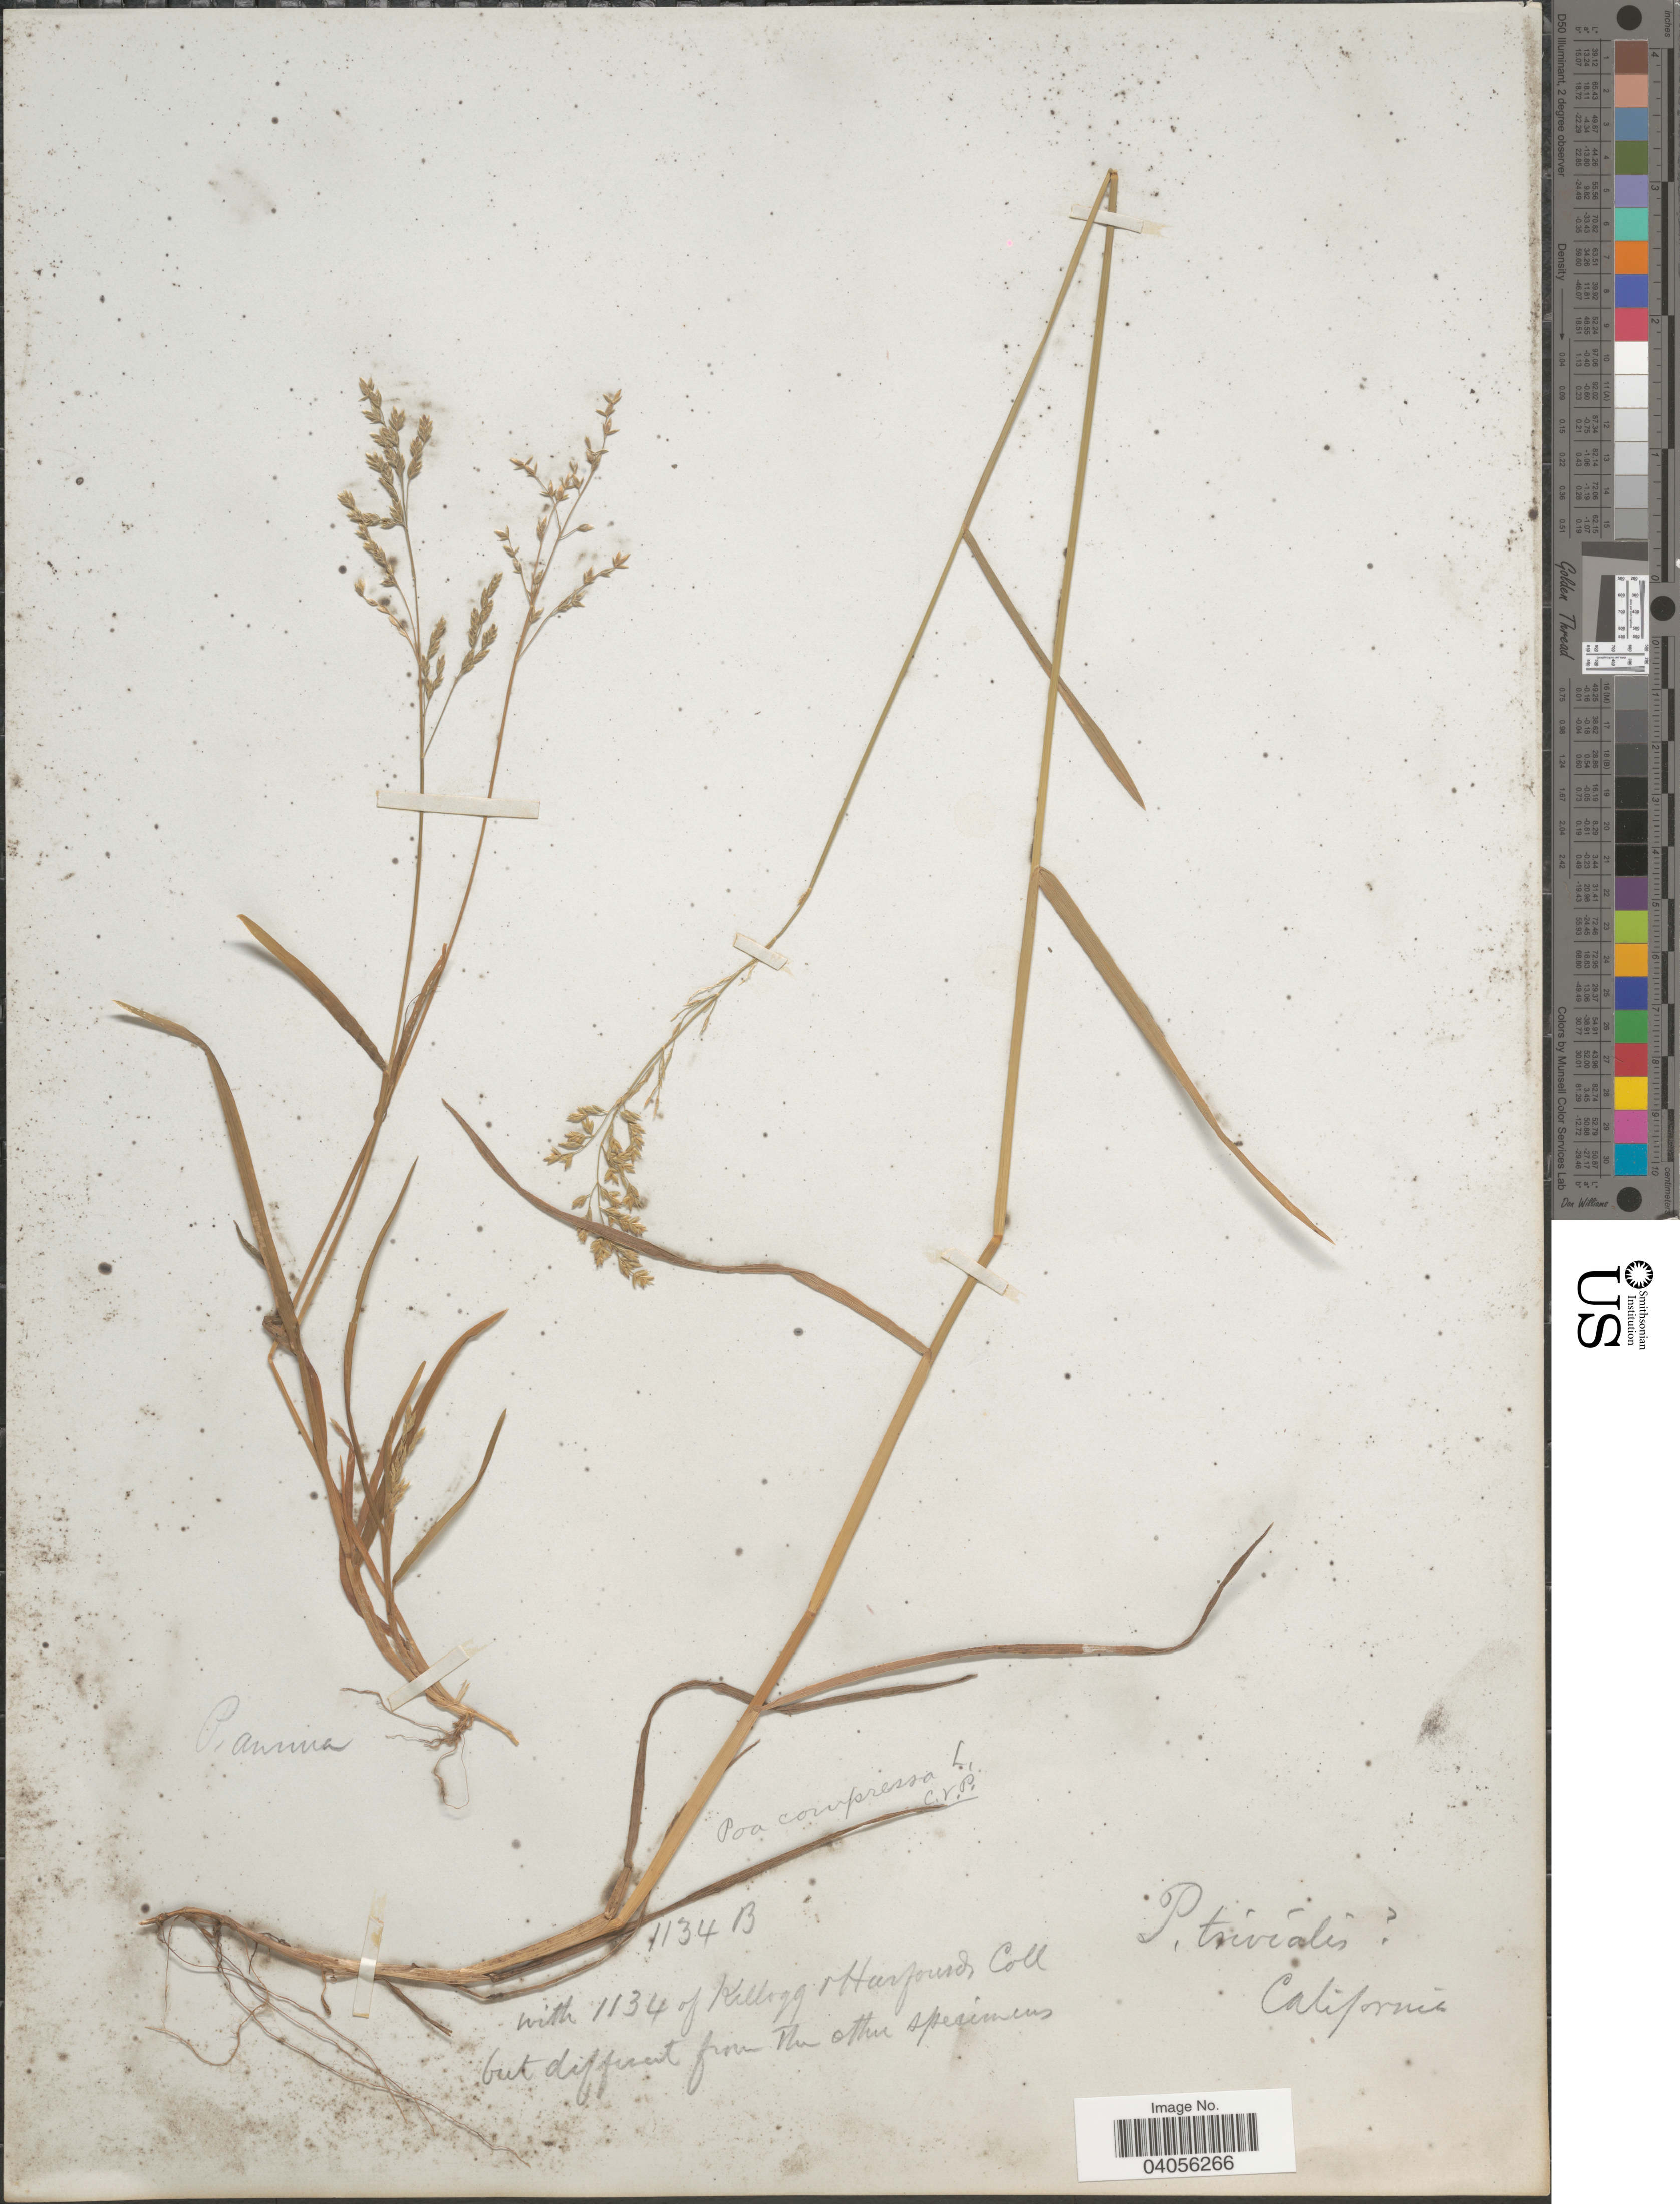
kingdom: Plantae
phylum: Tracheophyta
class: Liliopsida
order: Poales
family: Poaceae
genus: Poa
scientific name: Poa compressa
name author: L.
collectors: -- Kellogg & Harford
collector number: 1134B/1134?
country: United States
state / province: California